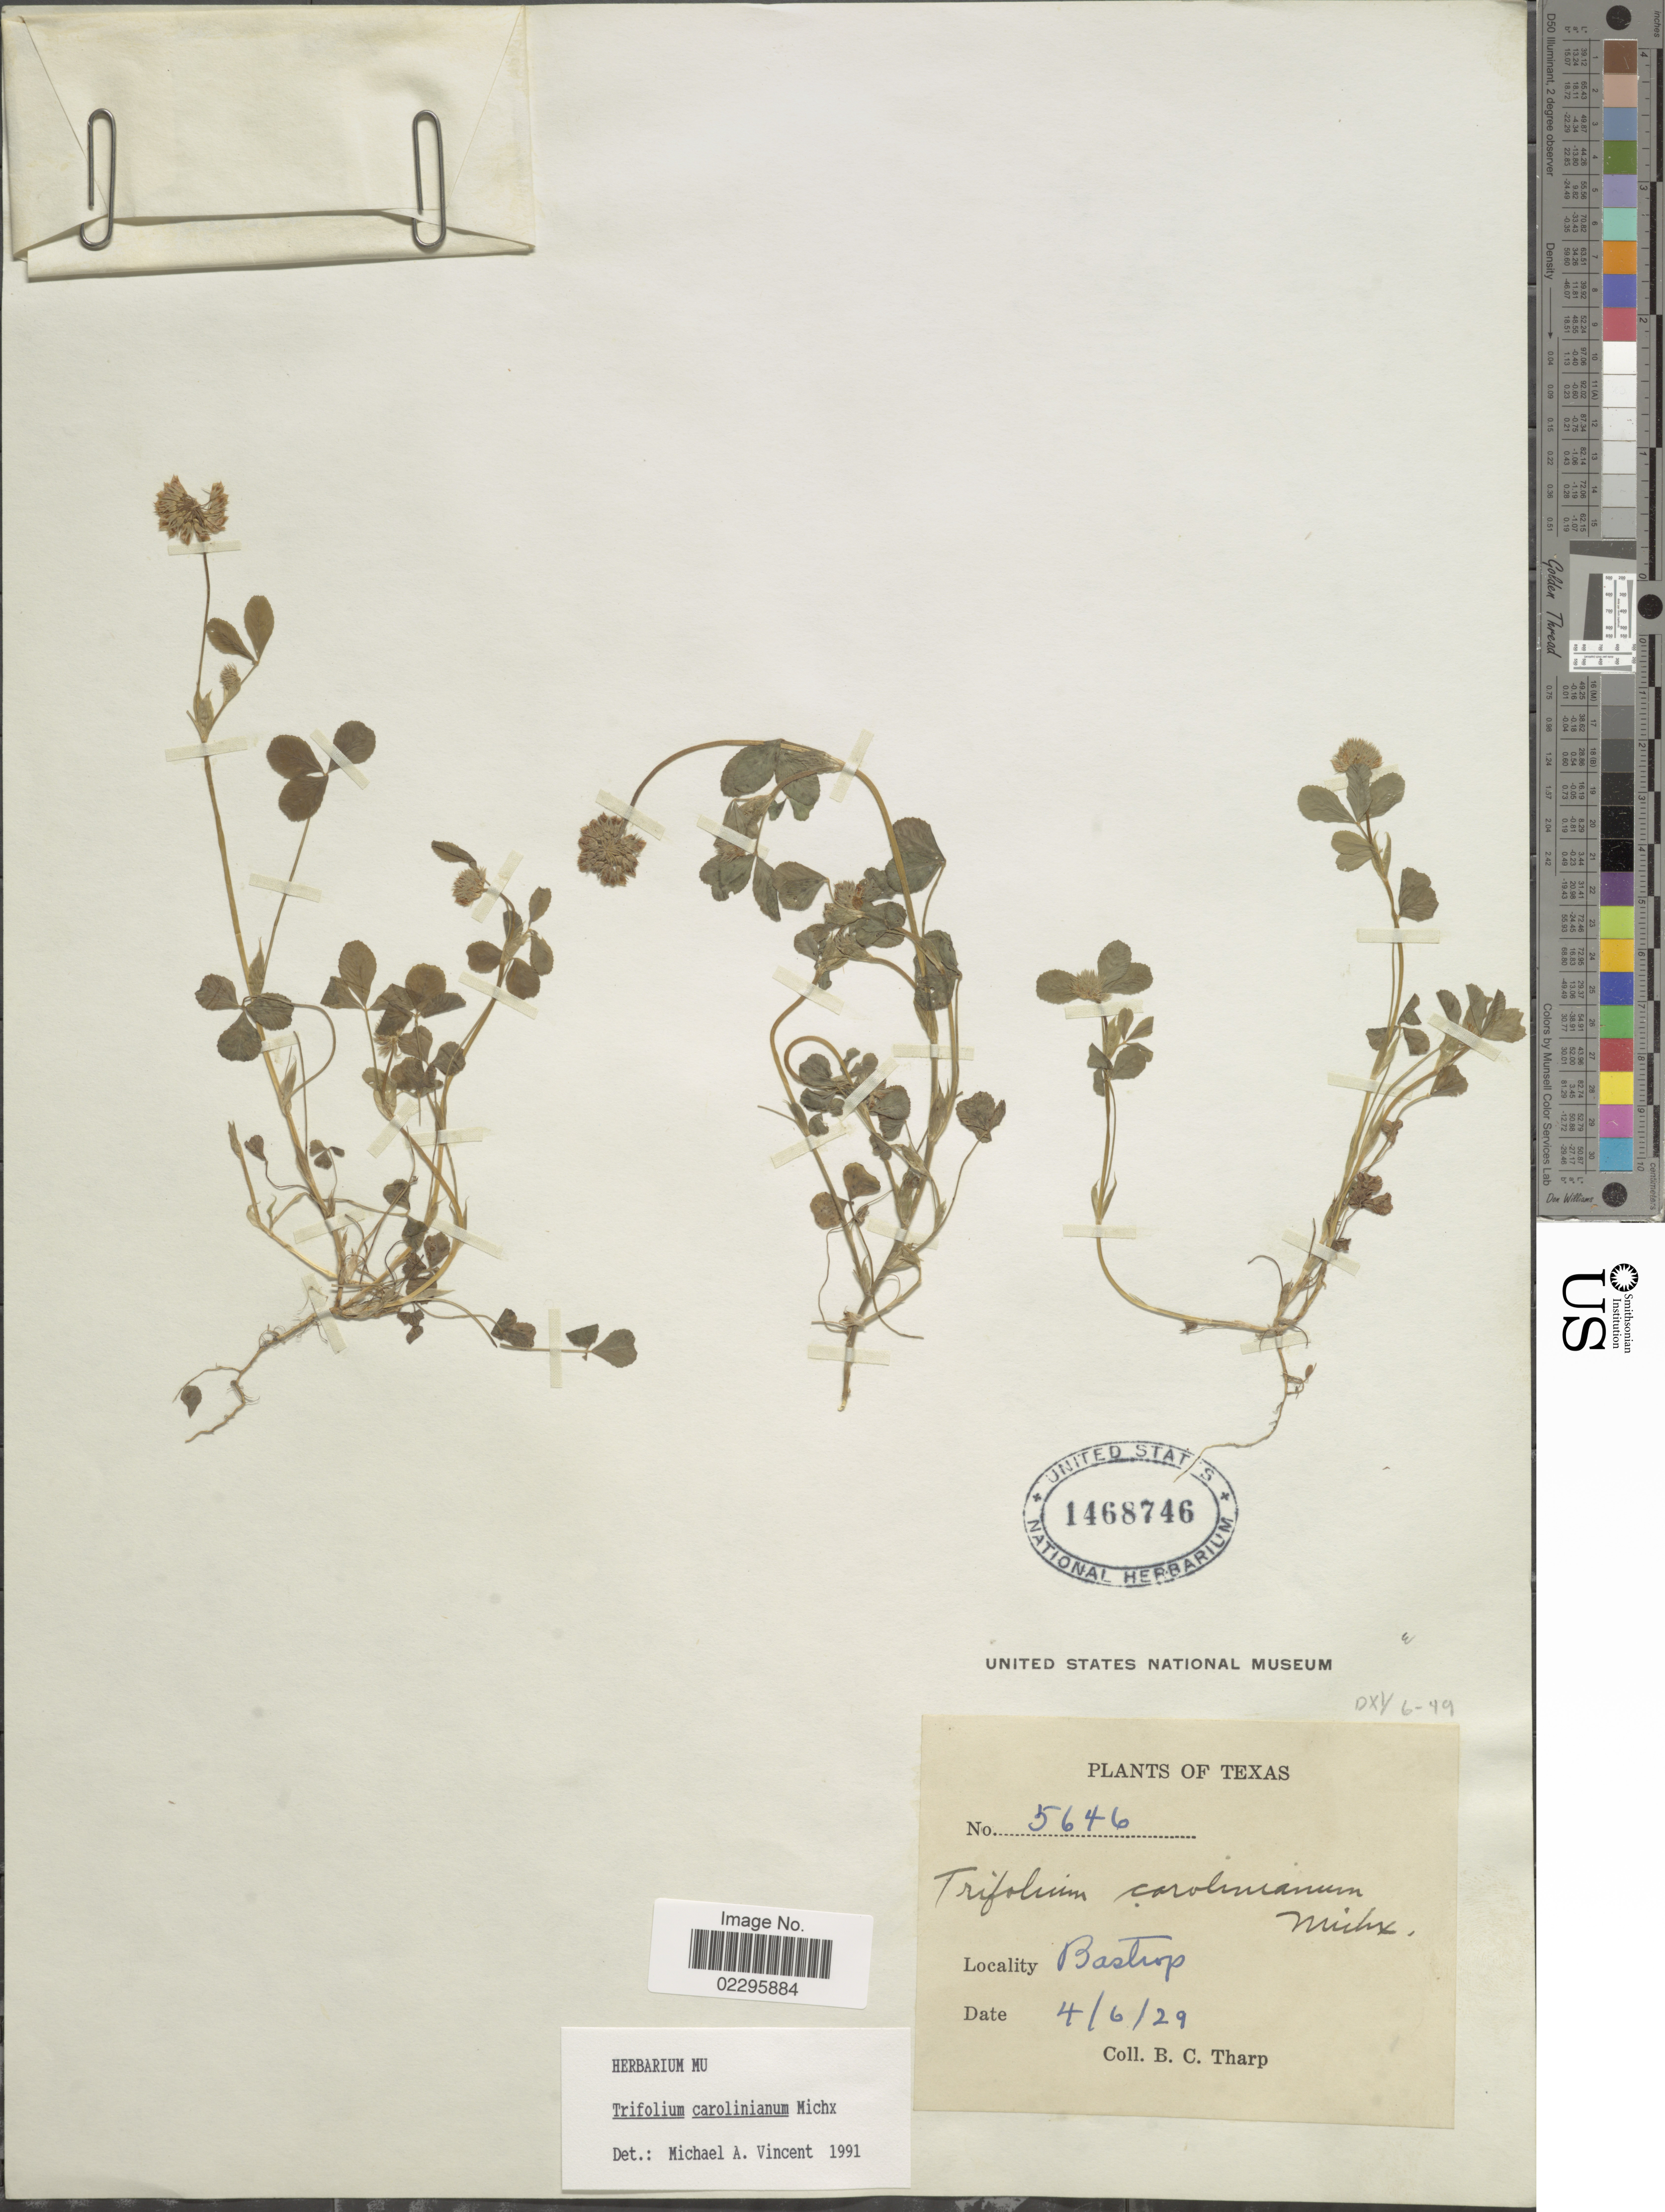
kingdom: Plantae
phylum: Tracheophyta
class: Magnoliopsida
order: Fabales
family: Fabaceae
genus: Trifolium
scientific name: Trifolium carolinianum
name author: Michx.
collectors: B. C. Tharp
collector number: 5646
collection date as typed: Transcribed d/m/y: 6/4/29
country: United States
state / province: Texas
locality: Bastrop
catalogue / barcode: US 1468746